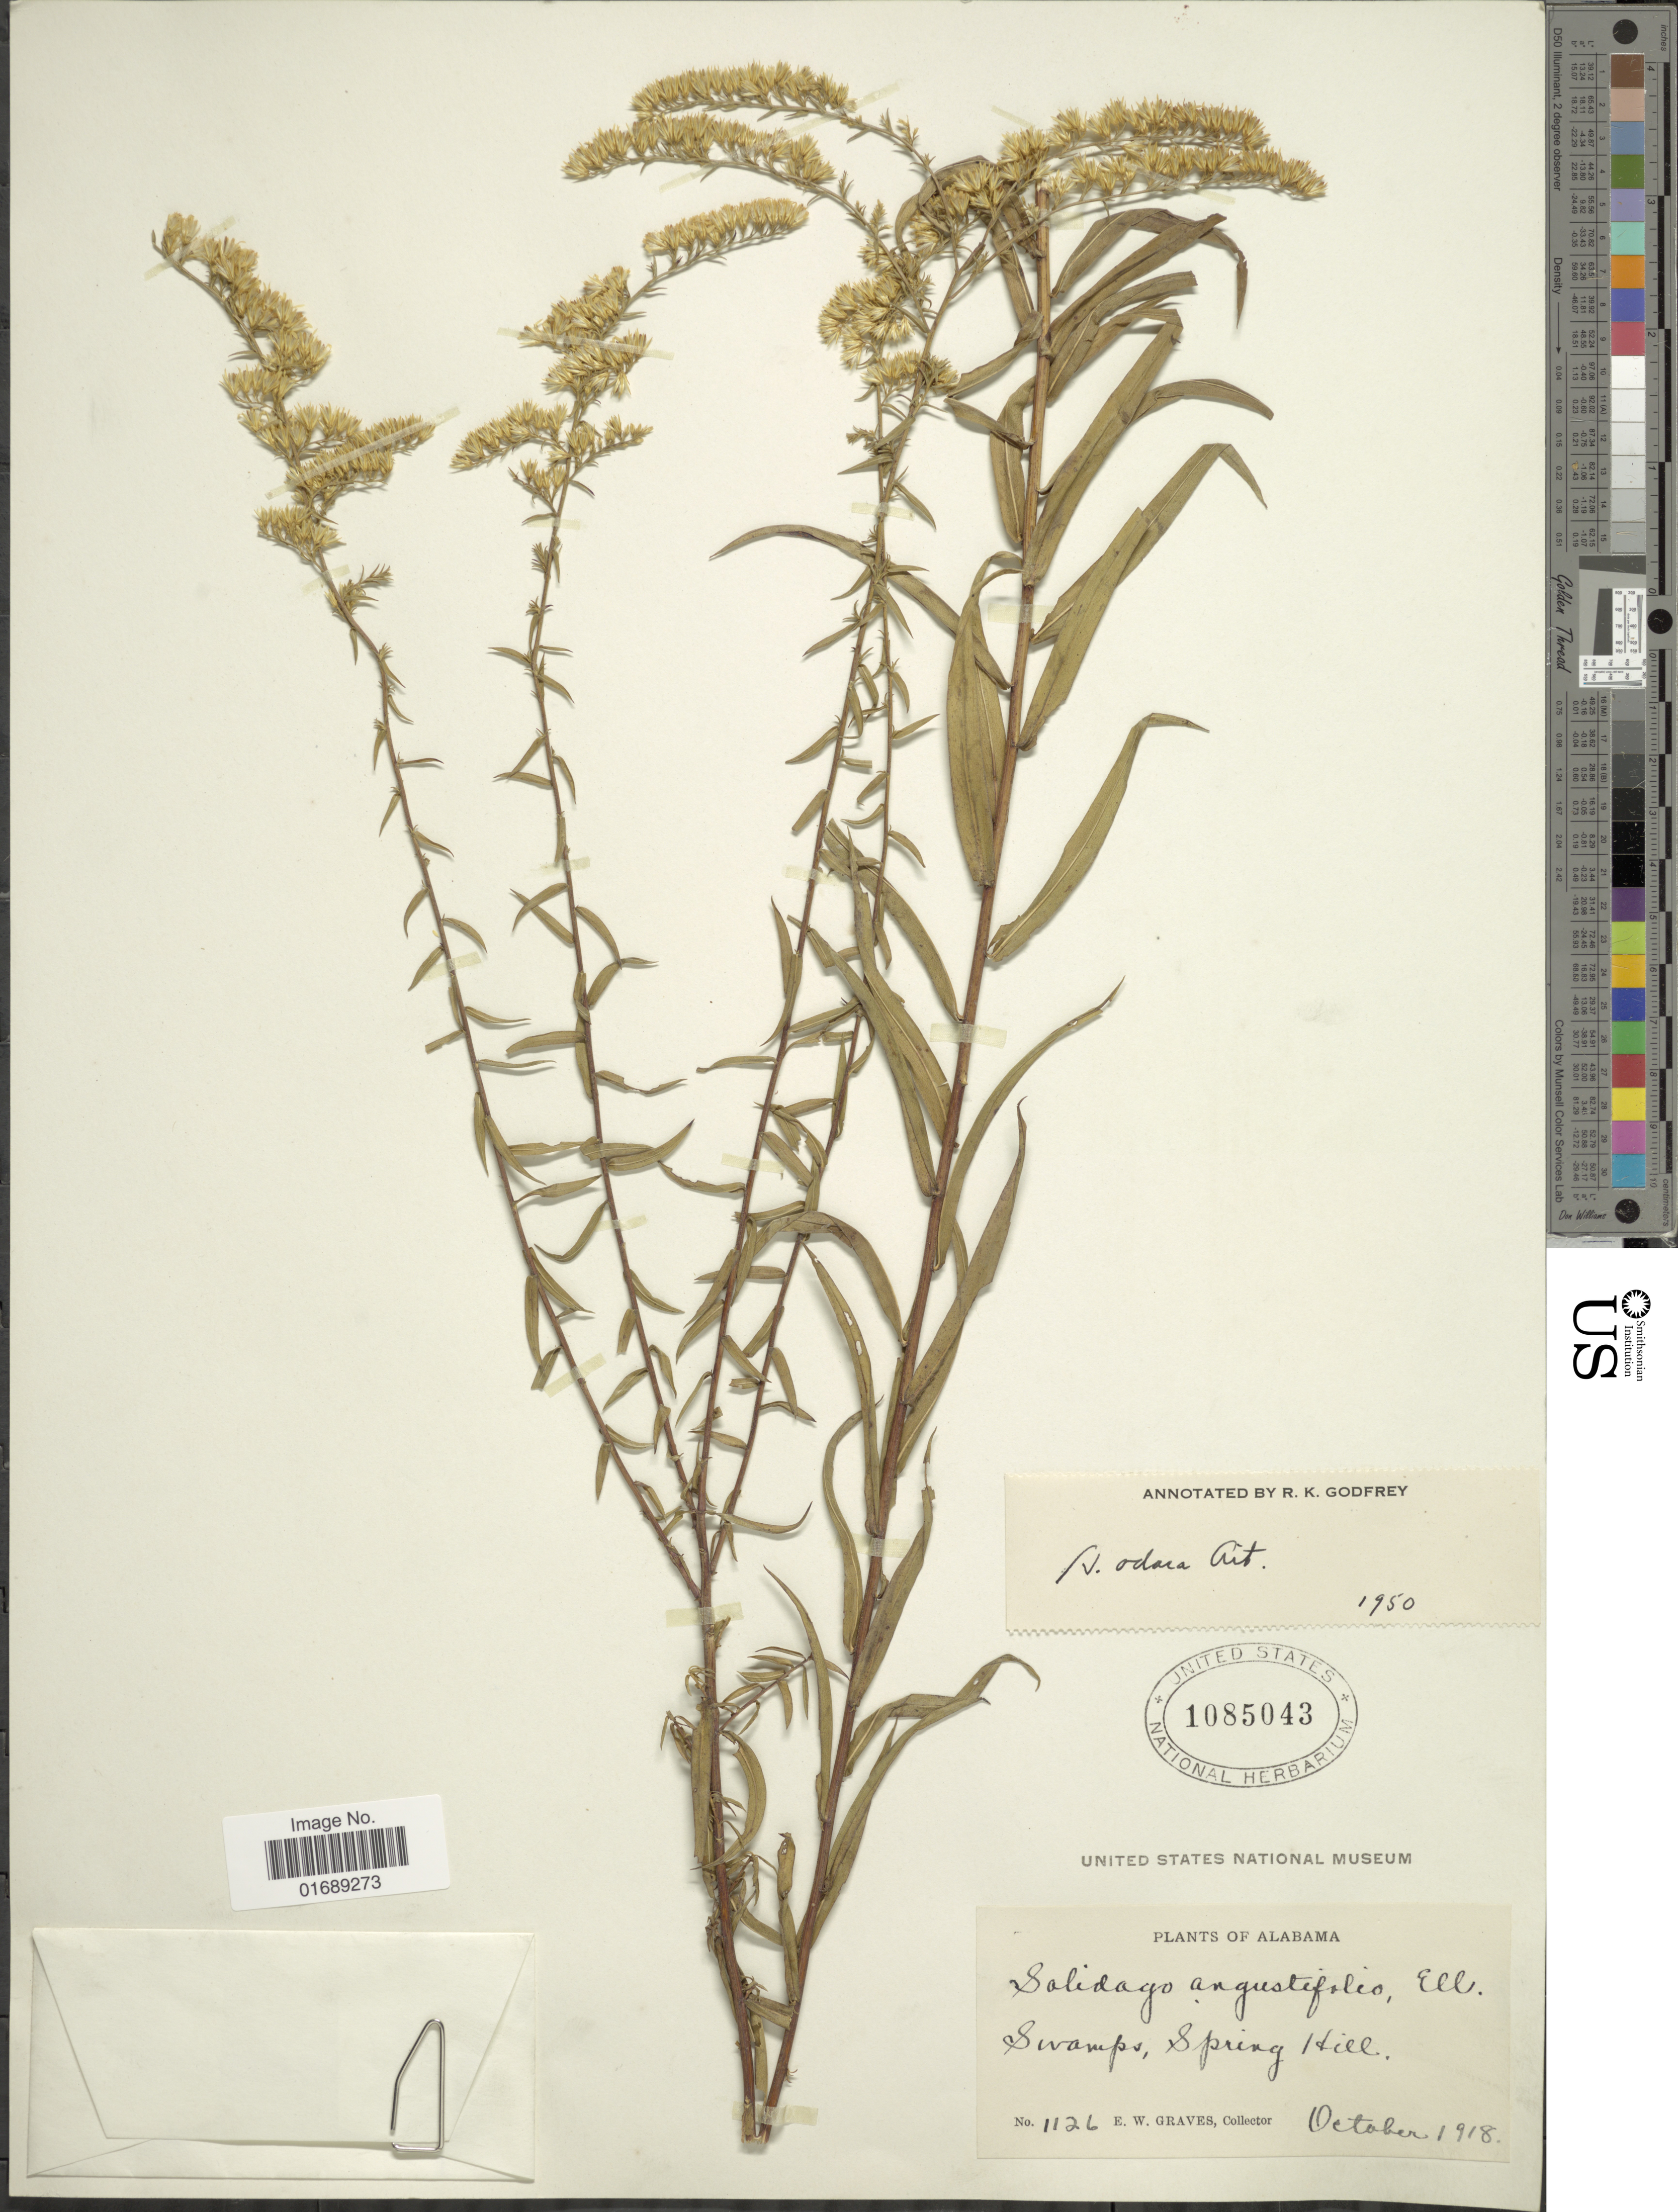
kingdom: Plantae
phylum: Tracheophyta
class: Magnoliopsida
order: Asterales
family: Asteraceae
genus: Solidago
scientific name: Solidago odora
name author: Aiton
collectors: E. Graves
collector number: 1126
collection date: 1918-10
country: United States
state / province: Alabama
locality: Swamps, Spring Hill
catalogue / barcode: US 1085043